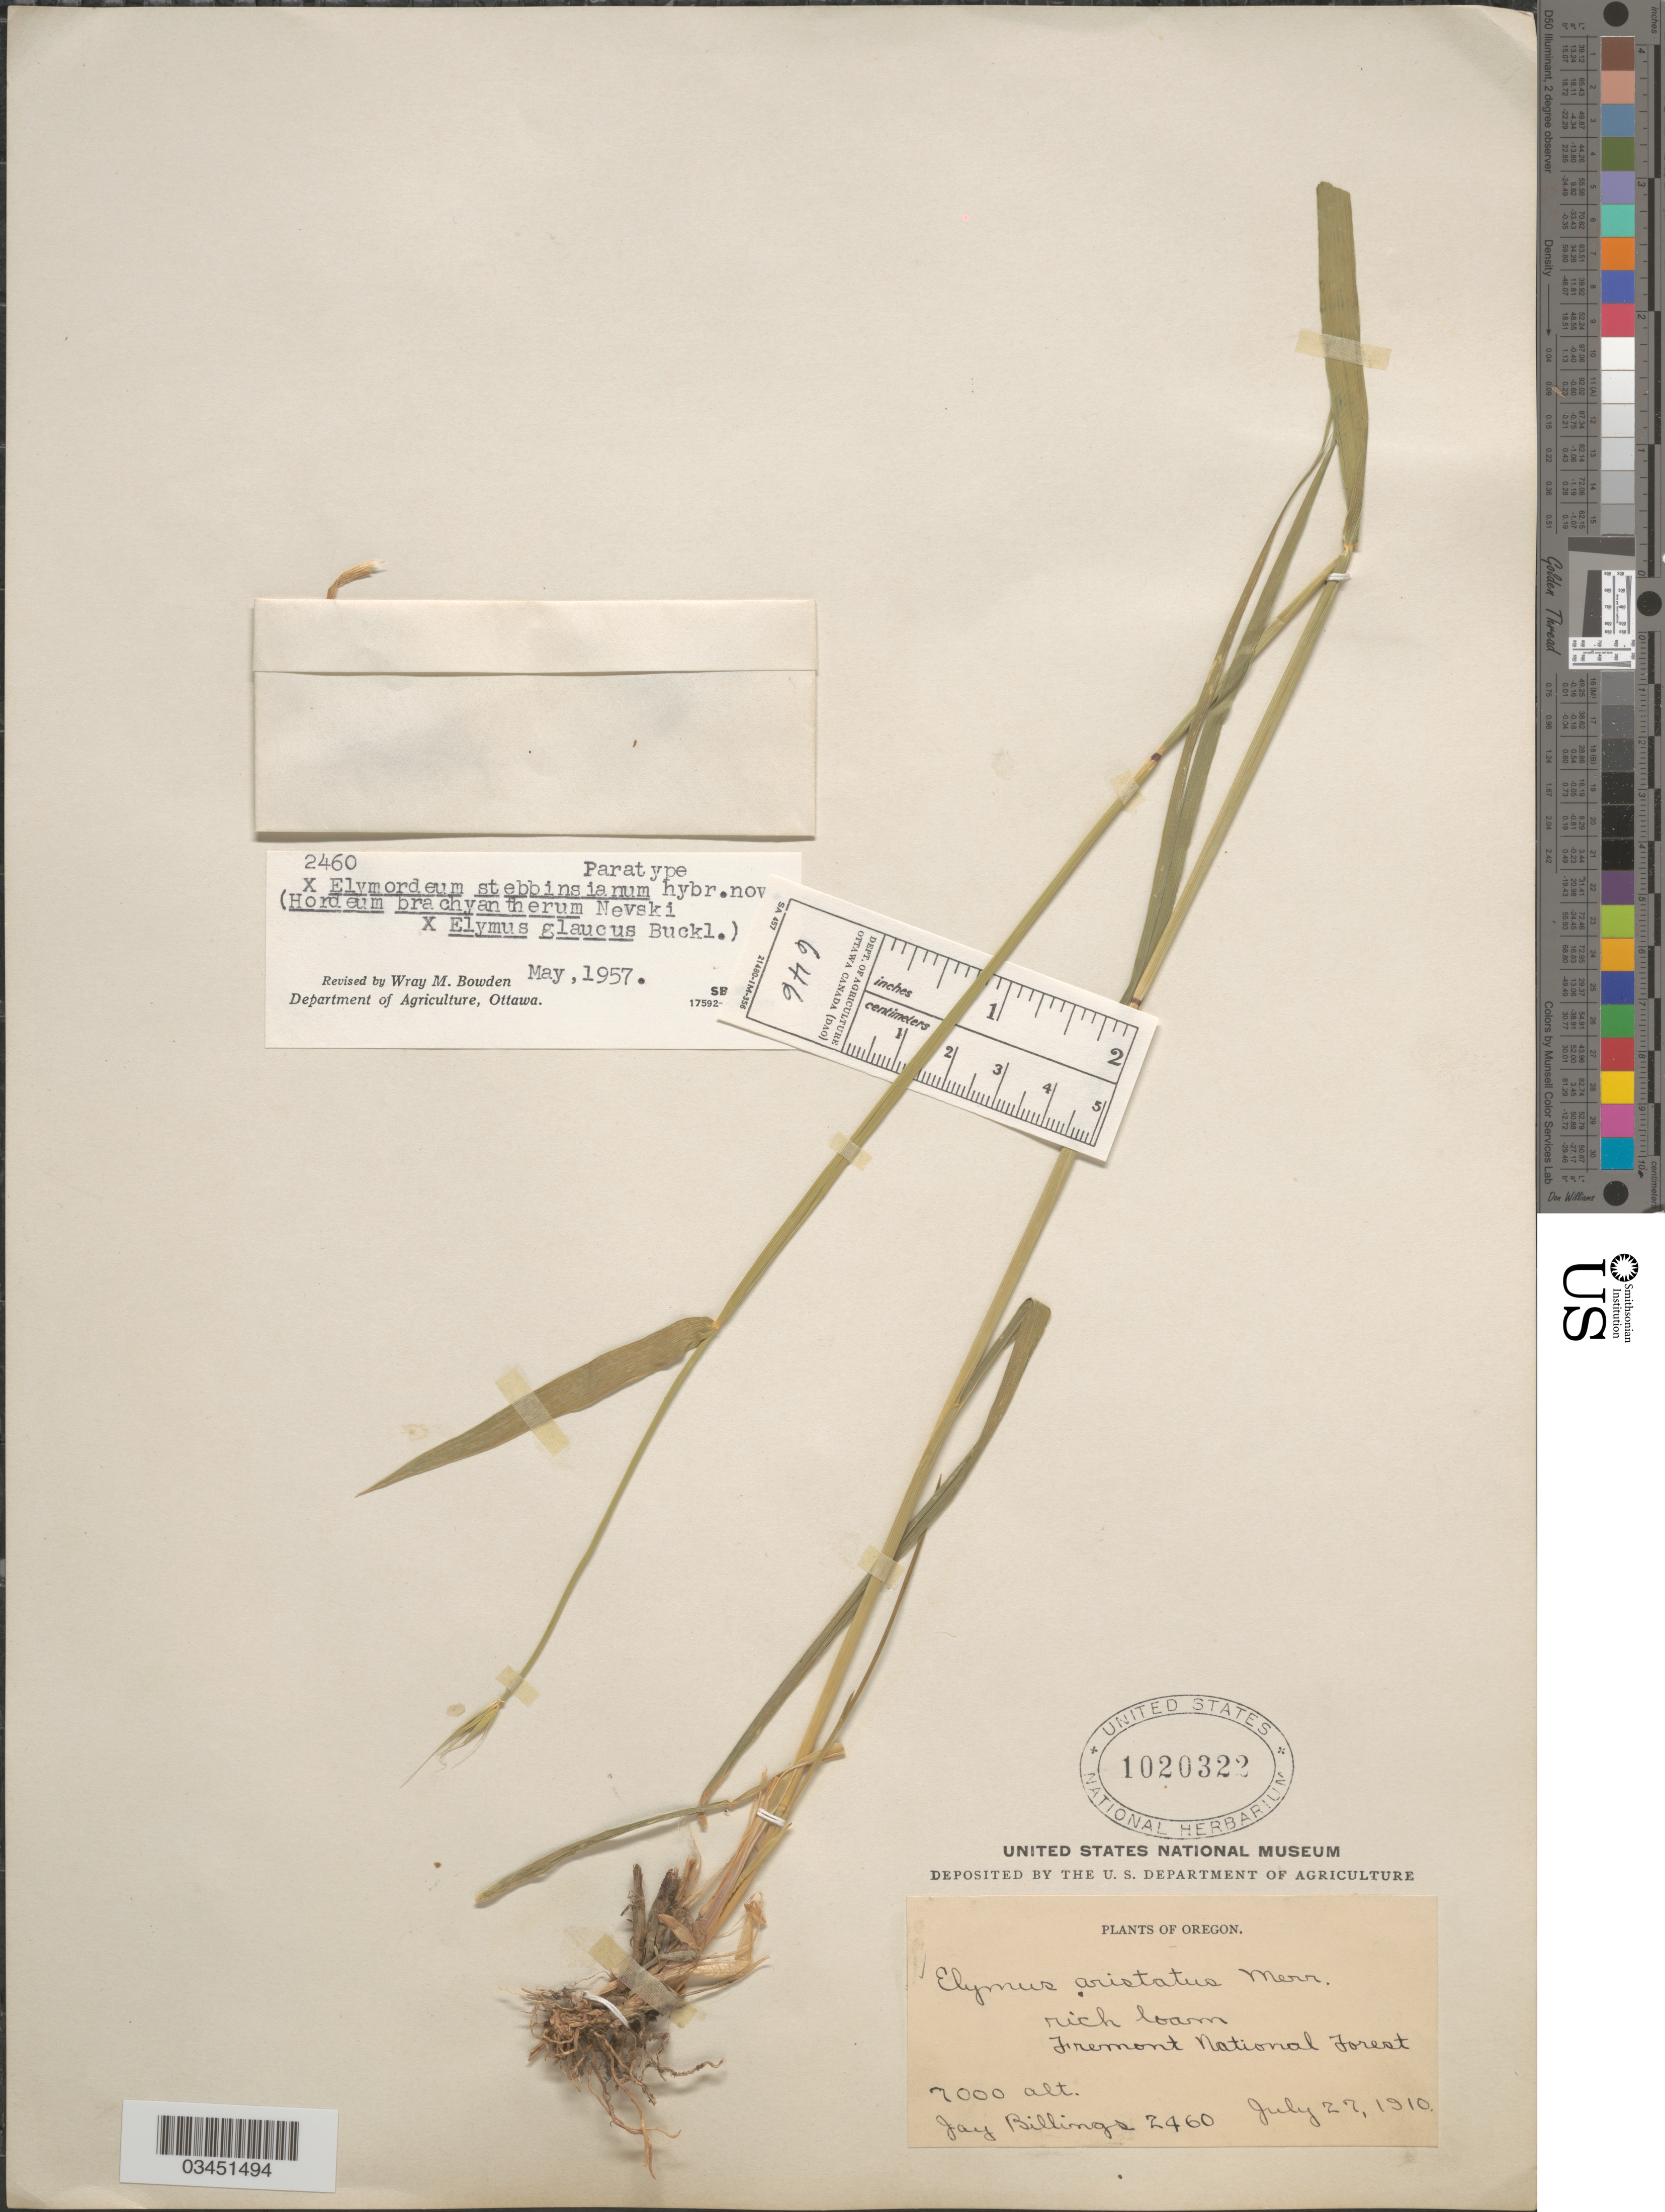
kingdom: Plantae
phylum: Tracheophyta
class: Liliopsida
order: Poales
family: Poaceae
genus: Elymordeum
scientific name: x Elymordeum sp.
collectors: J. Billings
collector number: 2460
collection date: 1910-07-27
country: United States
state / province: Oregon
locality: Rich loam. Fremont National Forest.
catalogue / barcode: US 1020322